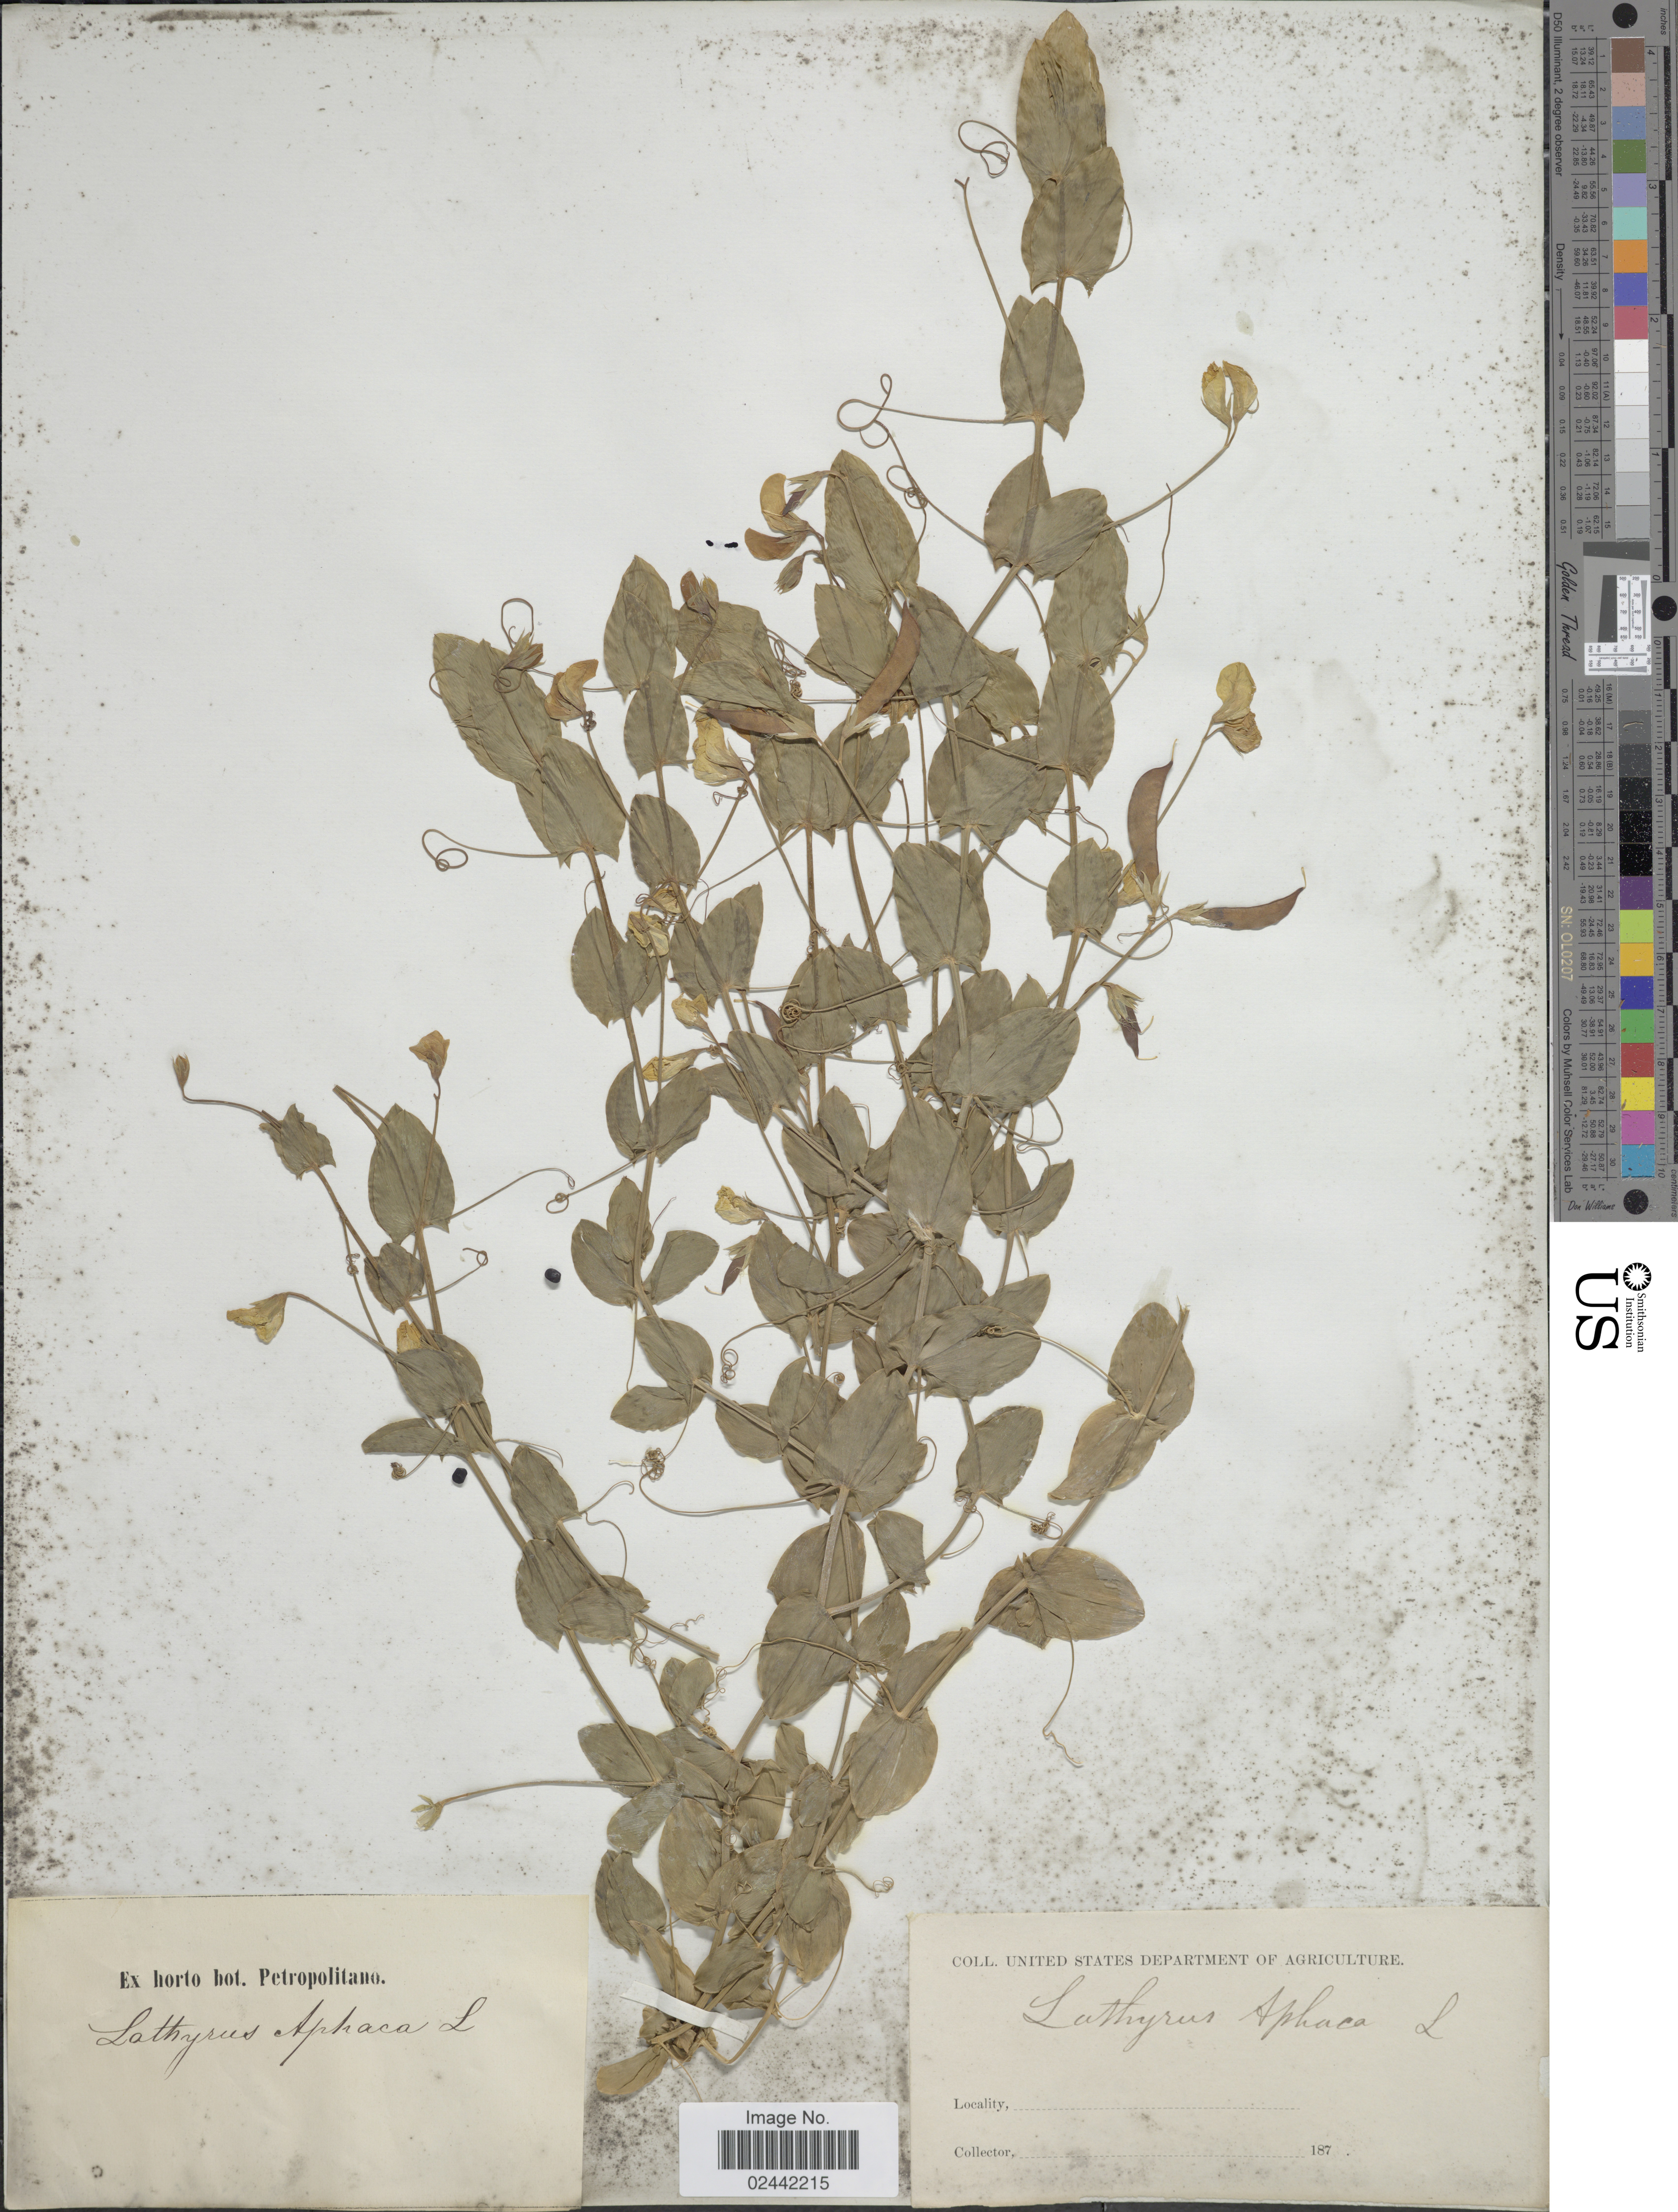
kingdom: Plantae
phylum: Tracheophyta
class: Magnoliopsida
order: Fabales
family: Fabaceae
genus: Lathyrus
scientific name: Lathyrus aphaca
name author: L.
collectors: ex Horto Bot. Petropolitano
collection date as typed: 187